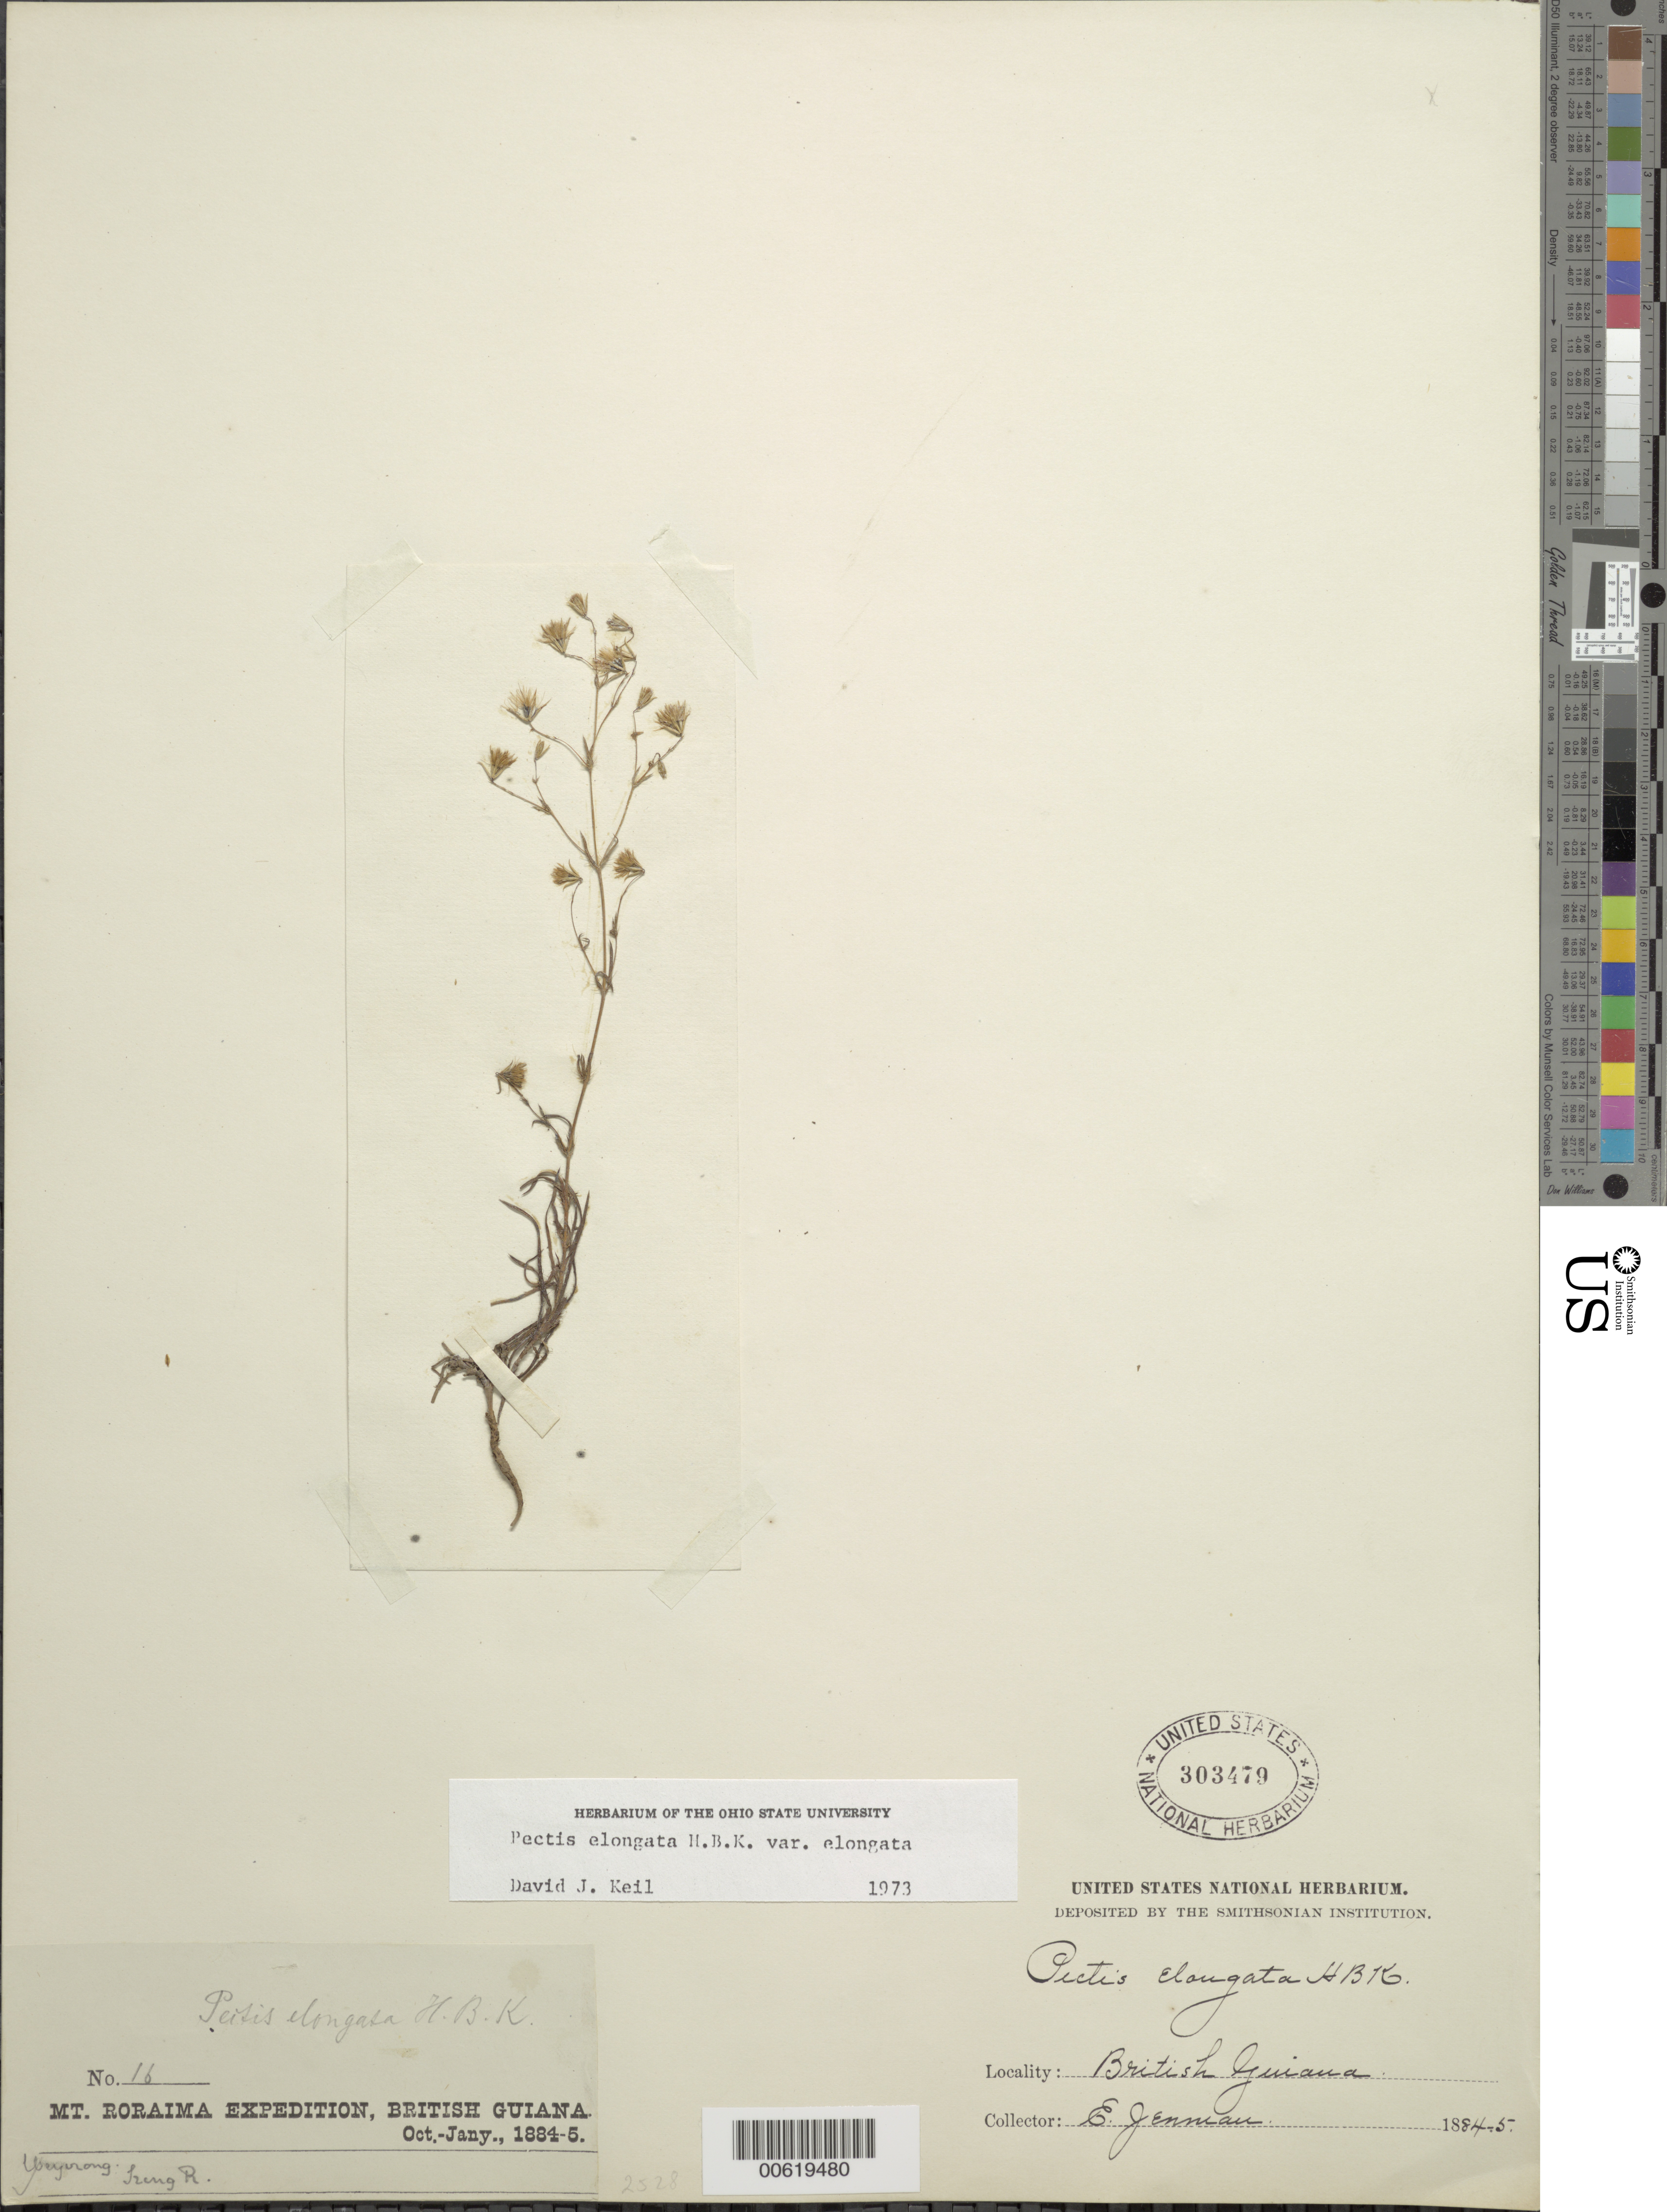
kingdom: Plantae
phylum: Tracheophyta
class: Magnoliopsida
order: Asterales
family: Asteraceae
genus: Pectis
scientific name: Pectis elongata var. elongata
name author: Kunth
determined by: Keil, D. J.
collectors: G. S. Jenman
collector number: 16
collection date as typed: October 1884 to January 1885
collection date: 1884-10/1885-01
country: Guyana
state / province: Cuyuni-Mazaruni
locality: Mt. Roraima, Ireng R.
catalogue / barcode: US 303479